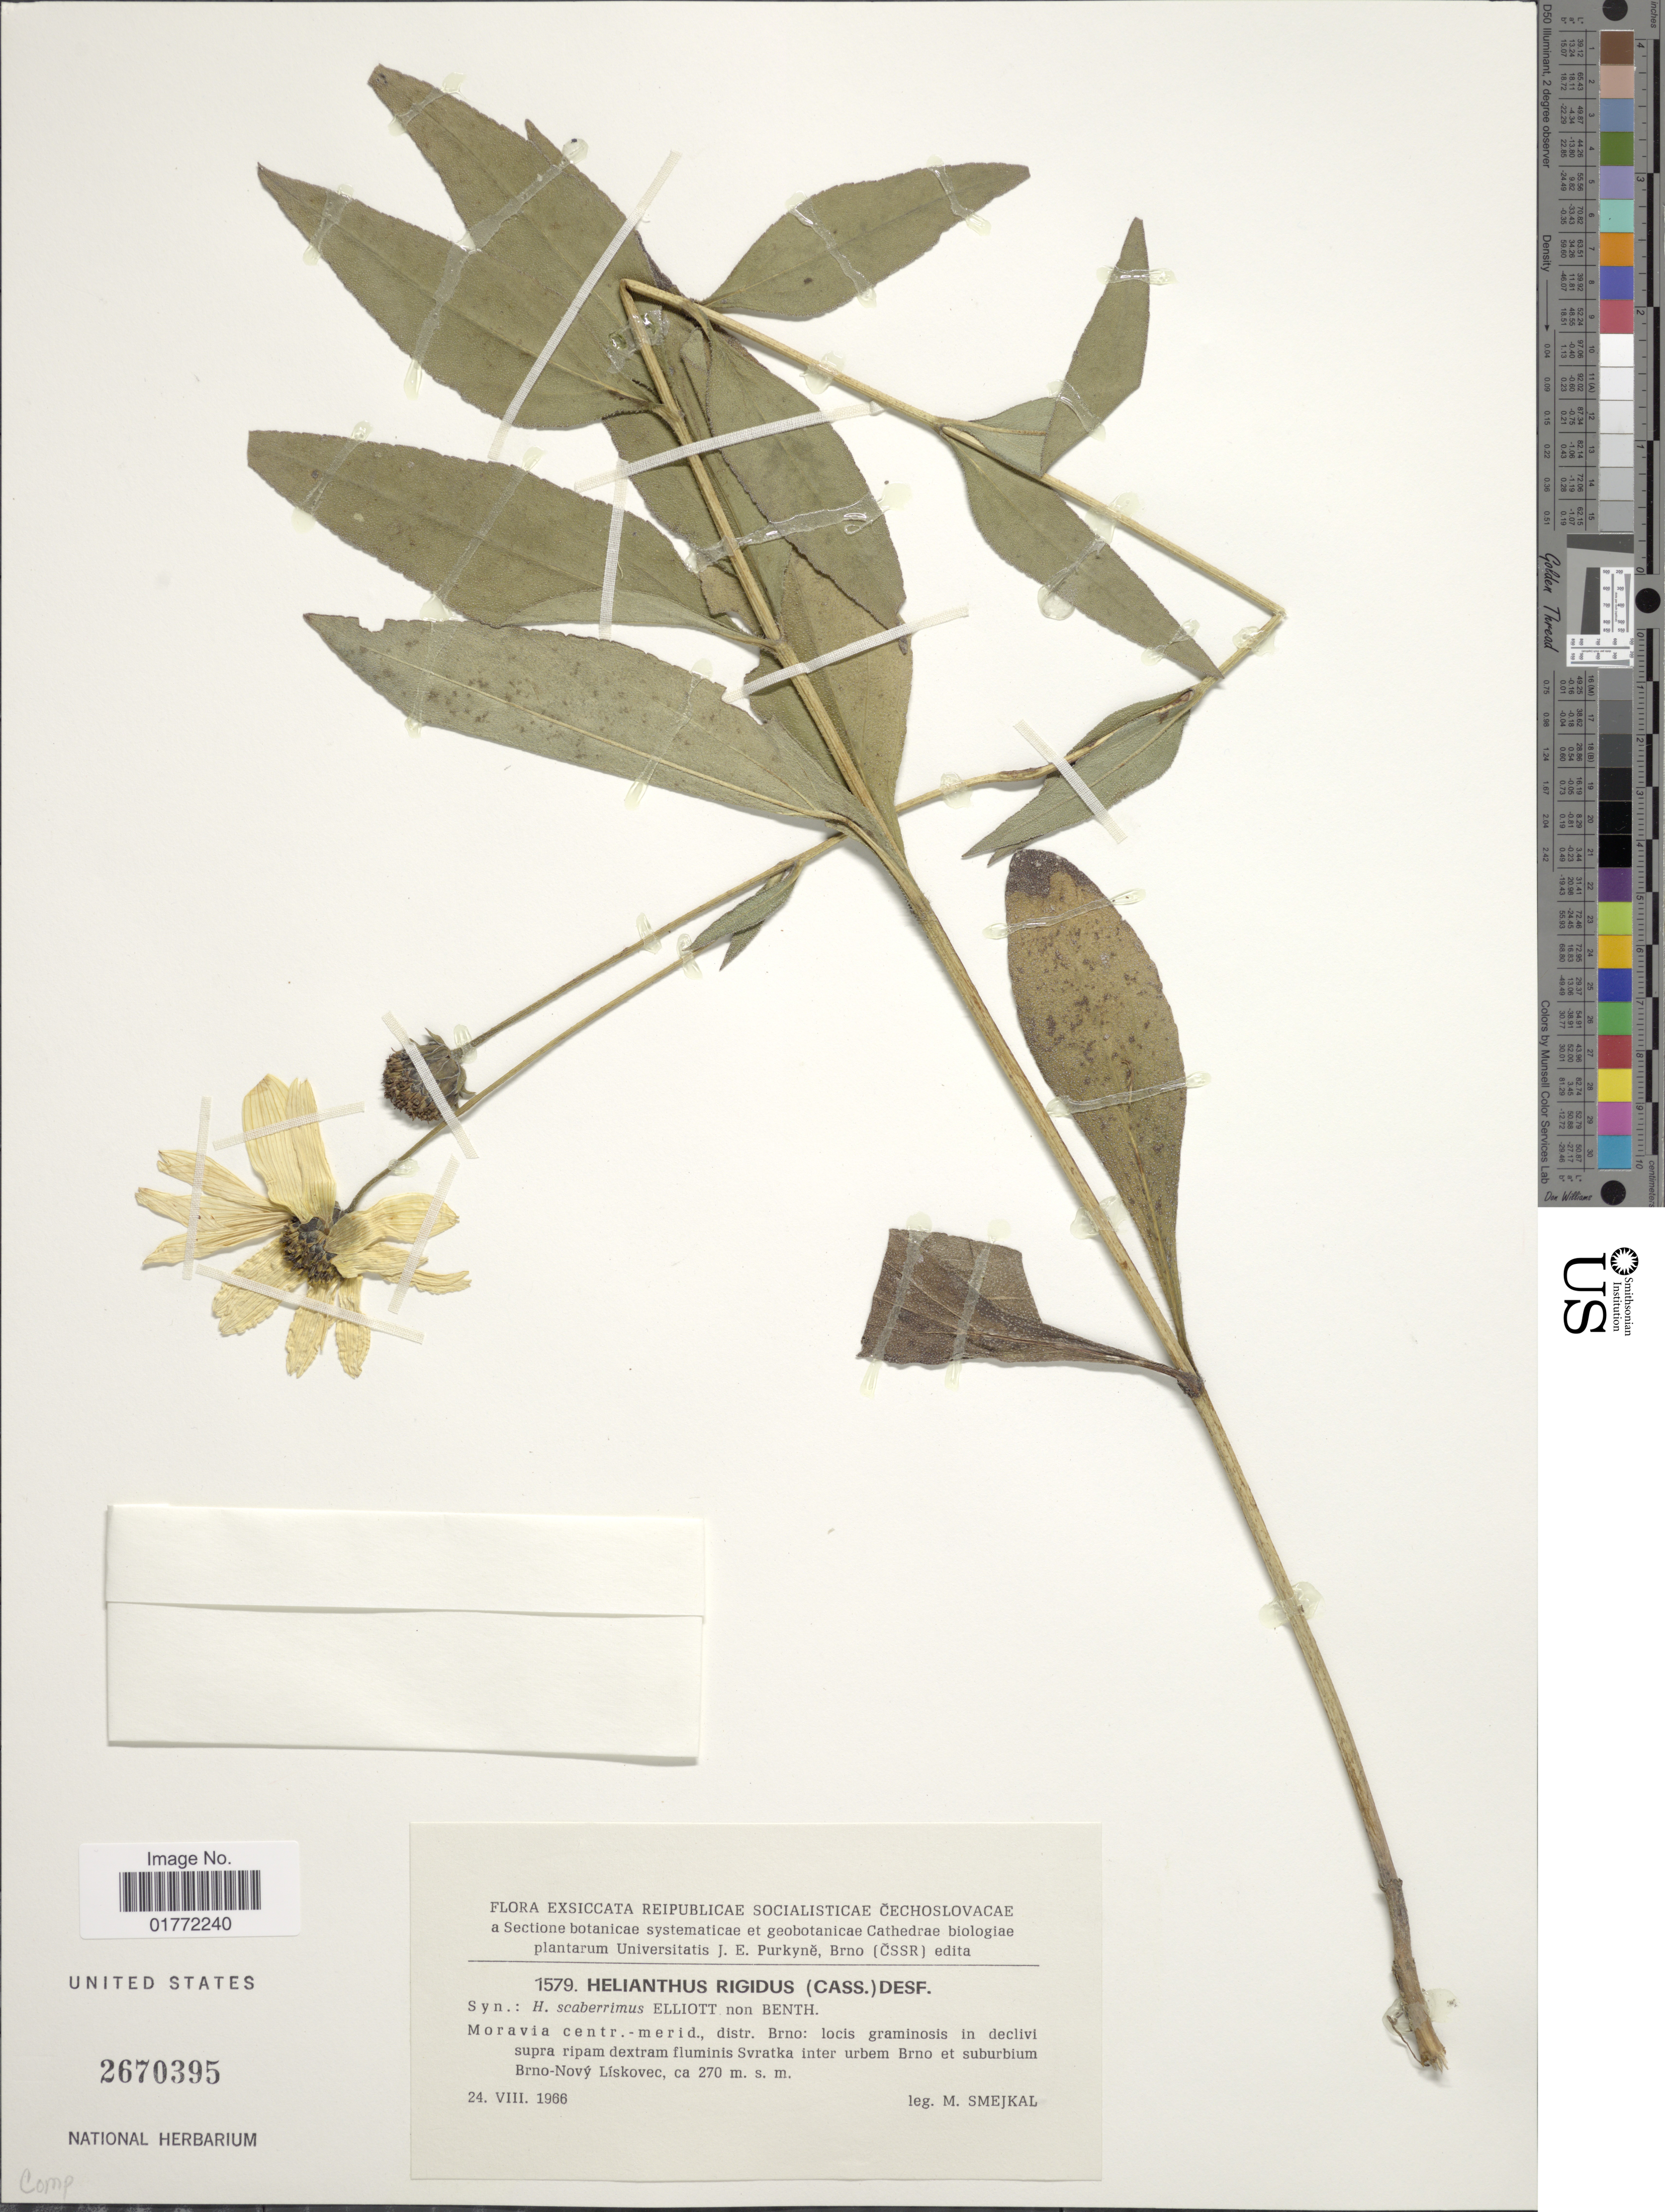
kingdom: Plantae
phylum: Tracheophyta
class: Magnoliopsida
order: Asterales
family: Asteraceae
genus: Helianthus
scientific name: Helianthus rigidus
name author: (Cass.) Desf.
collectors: Smejkal, M.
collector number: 1579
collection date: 1966-08-24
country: Czechia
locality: Reipublicae Socialisticae Cechoslovacae, Moravia centr. - merid. distr. Brno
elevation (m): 270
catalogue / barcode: US 2670395